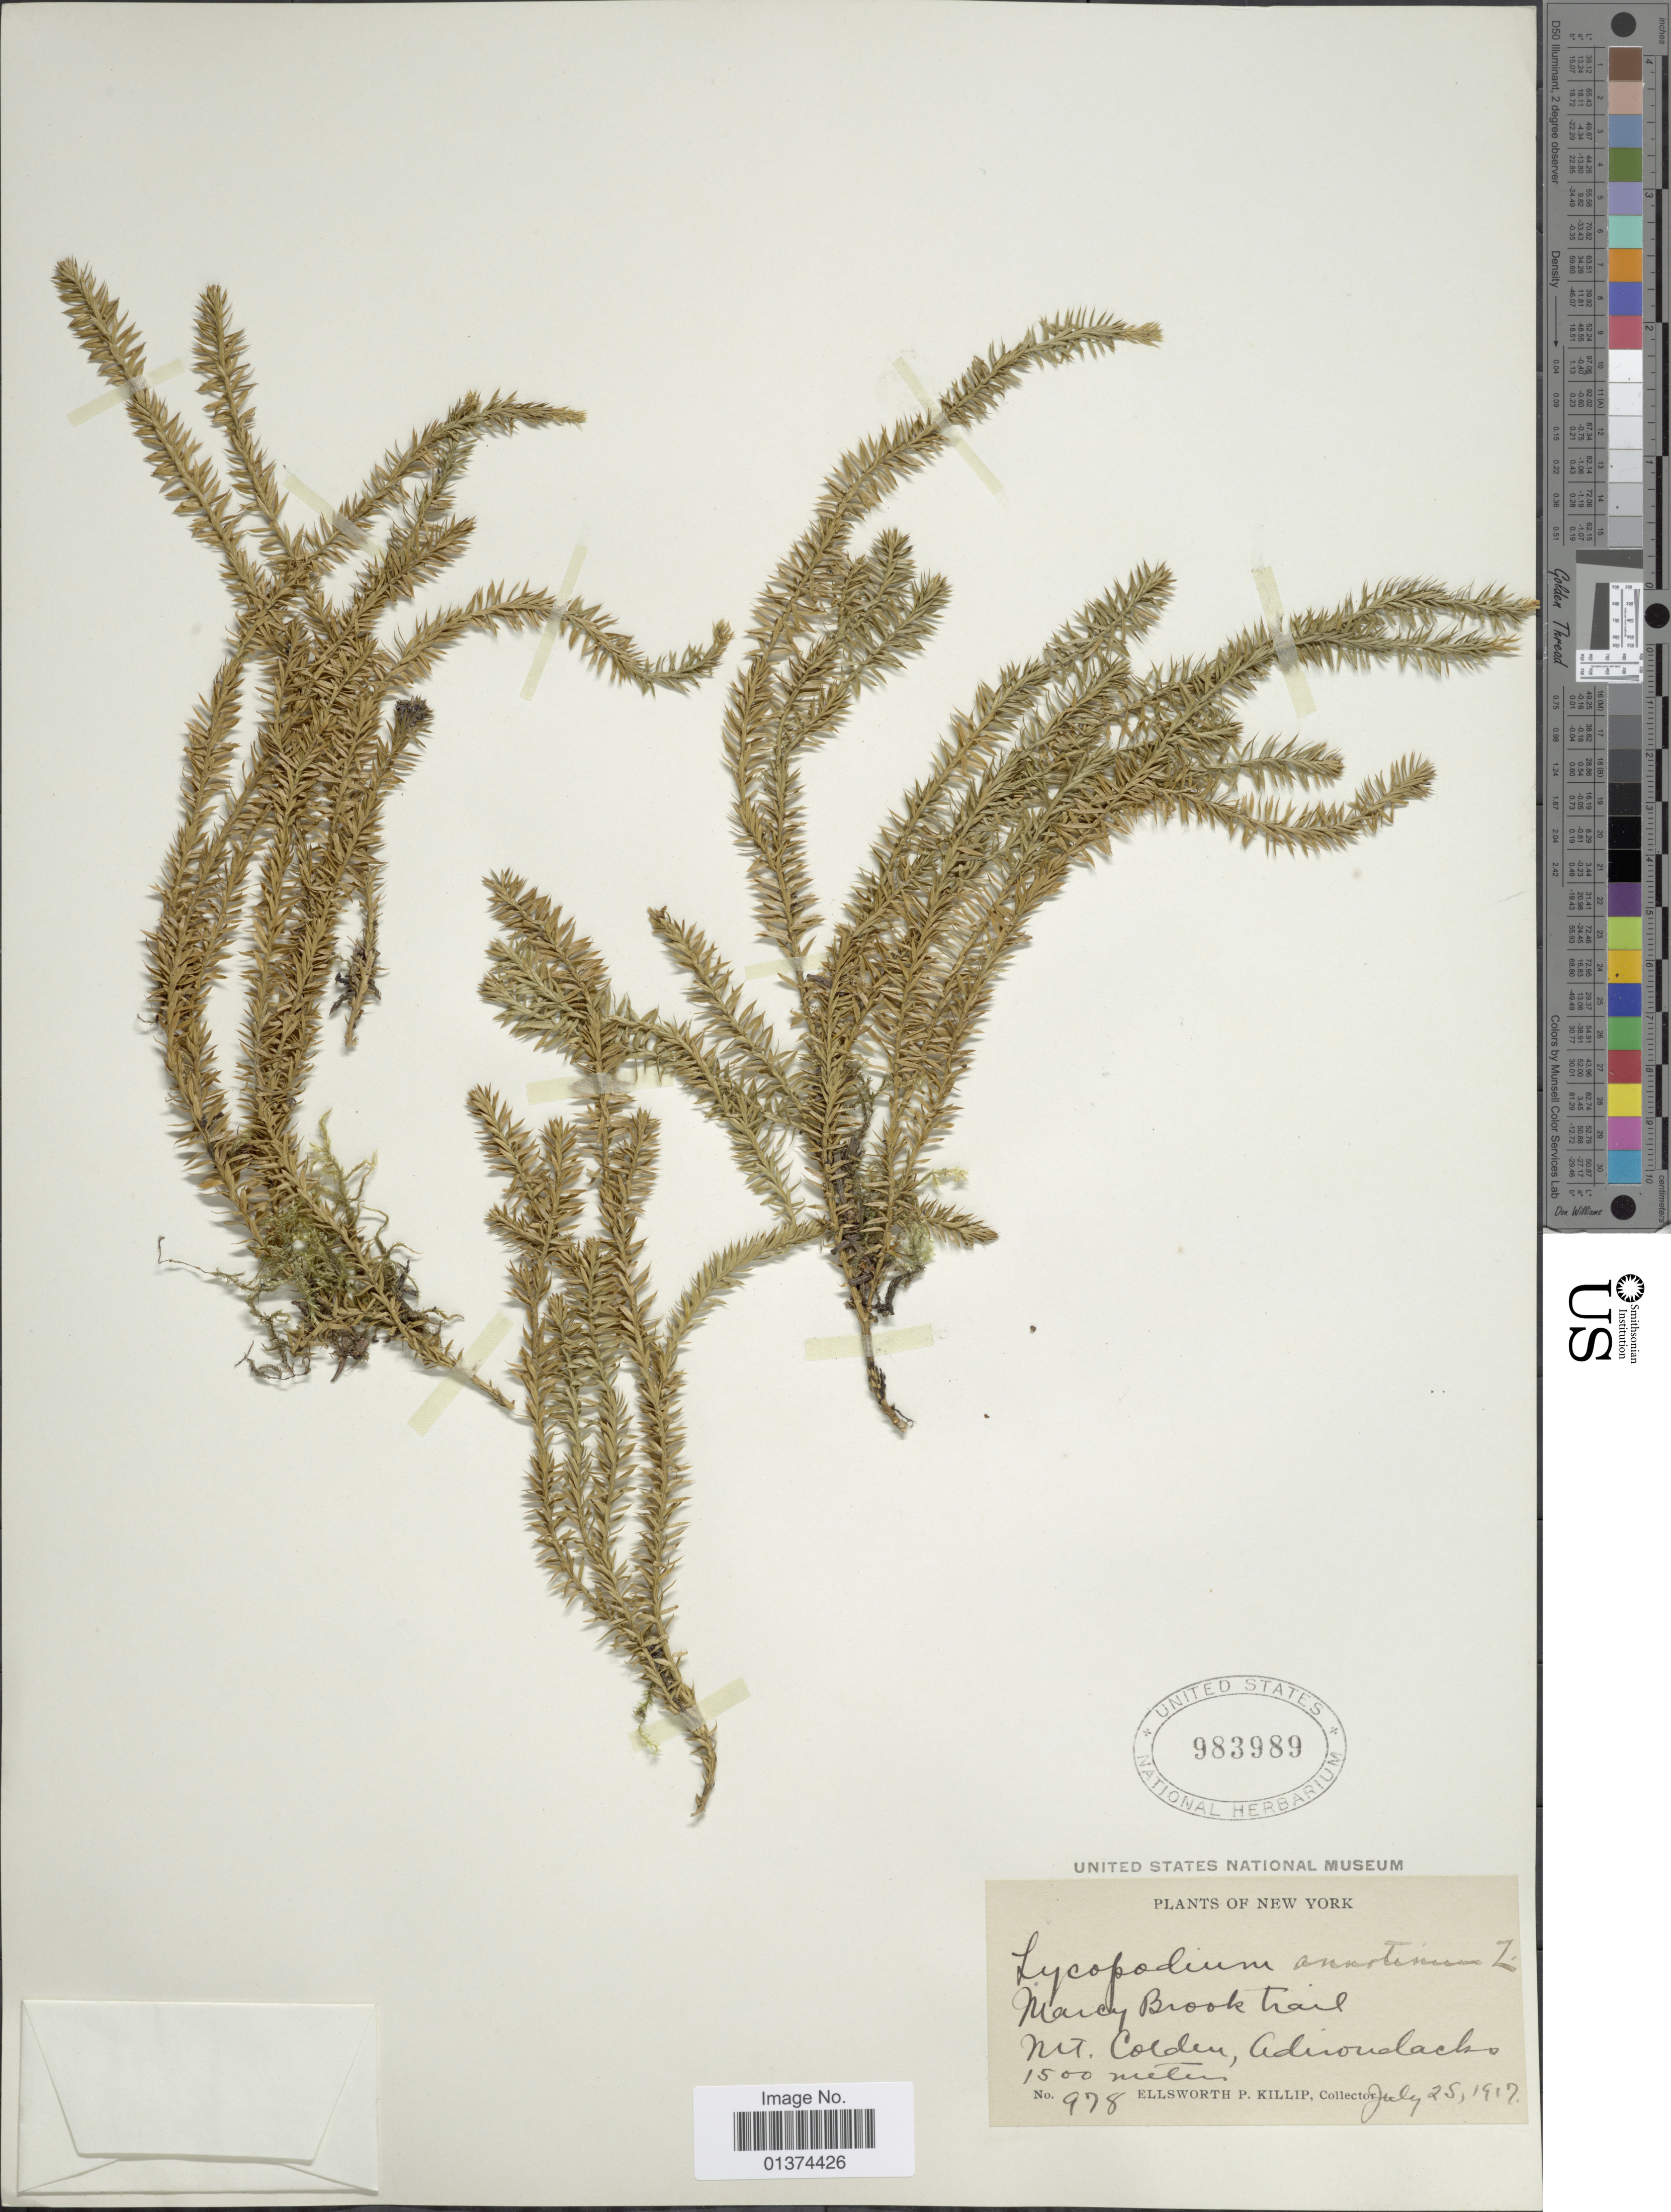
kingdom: Plantae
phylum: Tracheophyta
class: Lycopodiopsida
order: Lycopodiales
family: Lycopodiaceae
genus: Spinulum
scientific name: Spinulum annotinum subsp. annotinum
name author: (L.) A. Haines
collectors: E. P. Killip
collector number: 978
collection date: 1917-07-25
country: United States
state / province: New York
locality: Marcy Brook Trail, Mt Colden, Adirondacks.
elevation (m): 1500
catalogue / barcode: US 983989